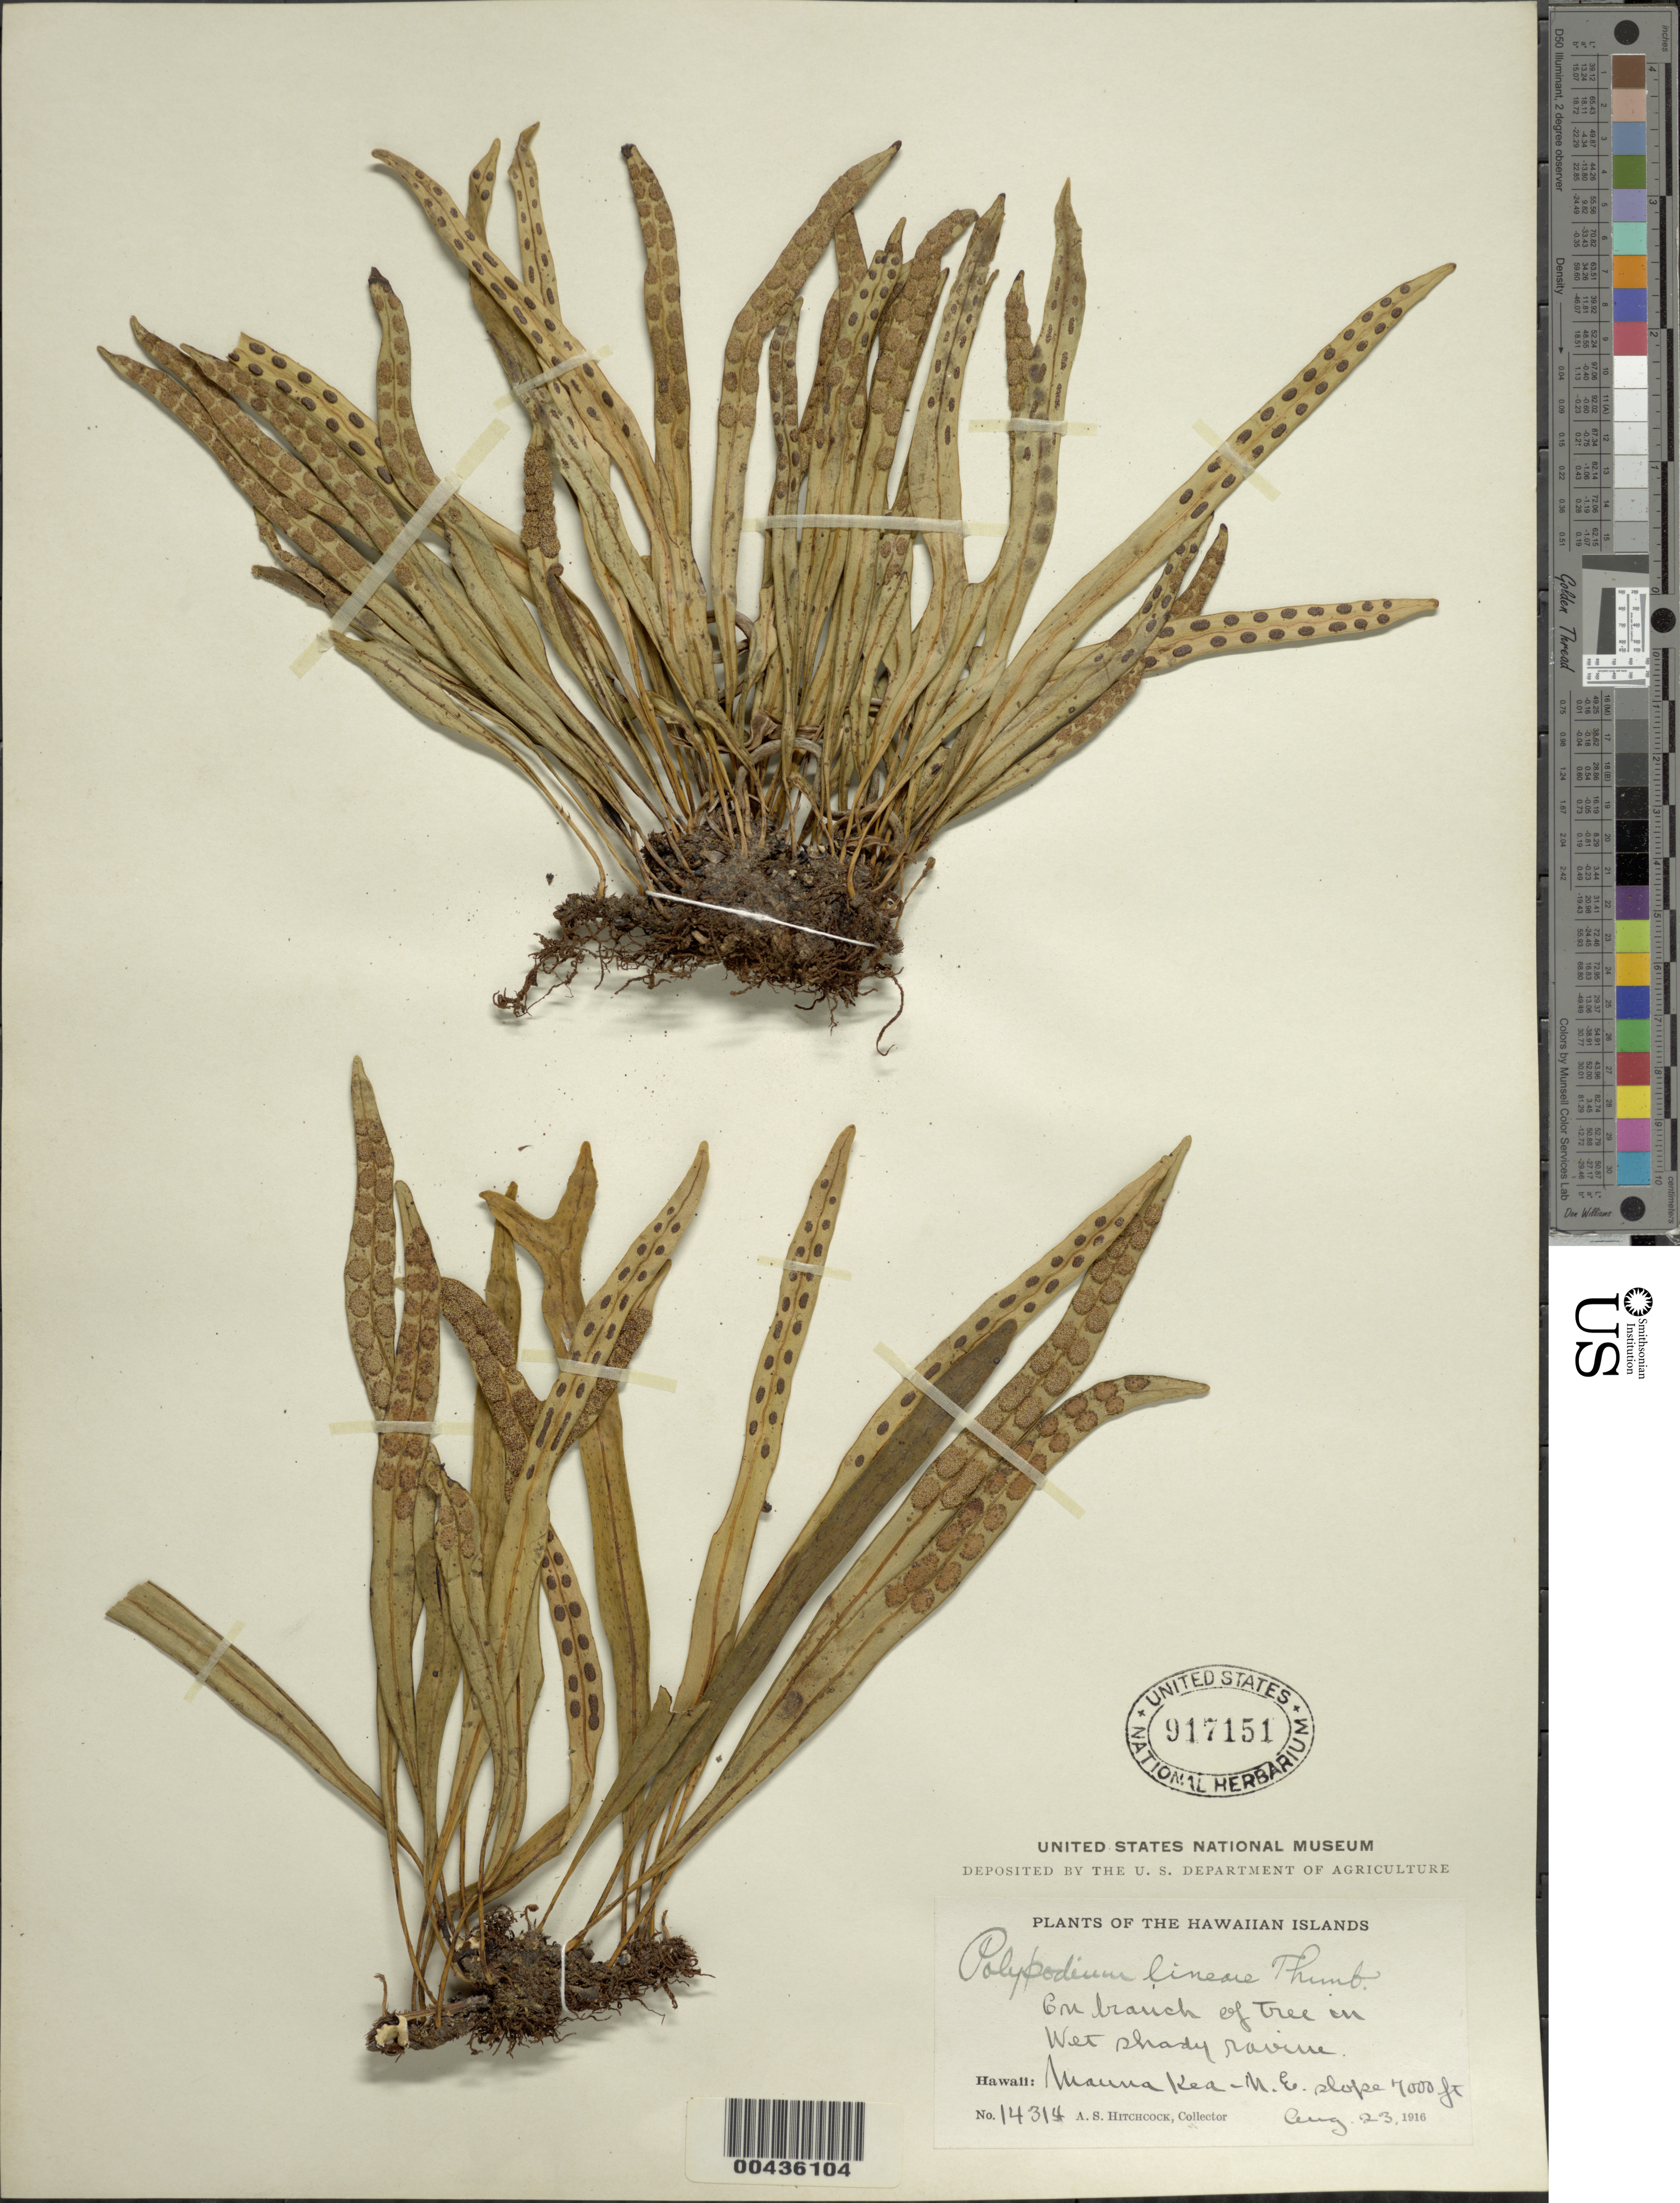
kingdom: Plantae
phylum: Tracheophyta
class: Polypodiopsida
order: Polypodiales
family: Polypodiaceae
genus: Lepisorus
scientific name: Lepisorus thunbergianus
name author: (Kaulf.) Ching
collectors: A. S. Hitchcock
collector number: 14314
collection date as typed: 23 Aug 1916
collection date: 1916-08-23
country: United States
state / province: Hawaii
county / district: Hawaii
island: Hawaii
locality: Mauna Kea-NE slope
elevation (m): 2134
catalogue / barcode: US 917151